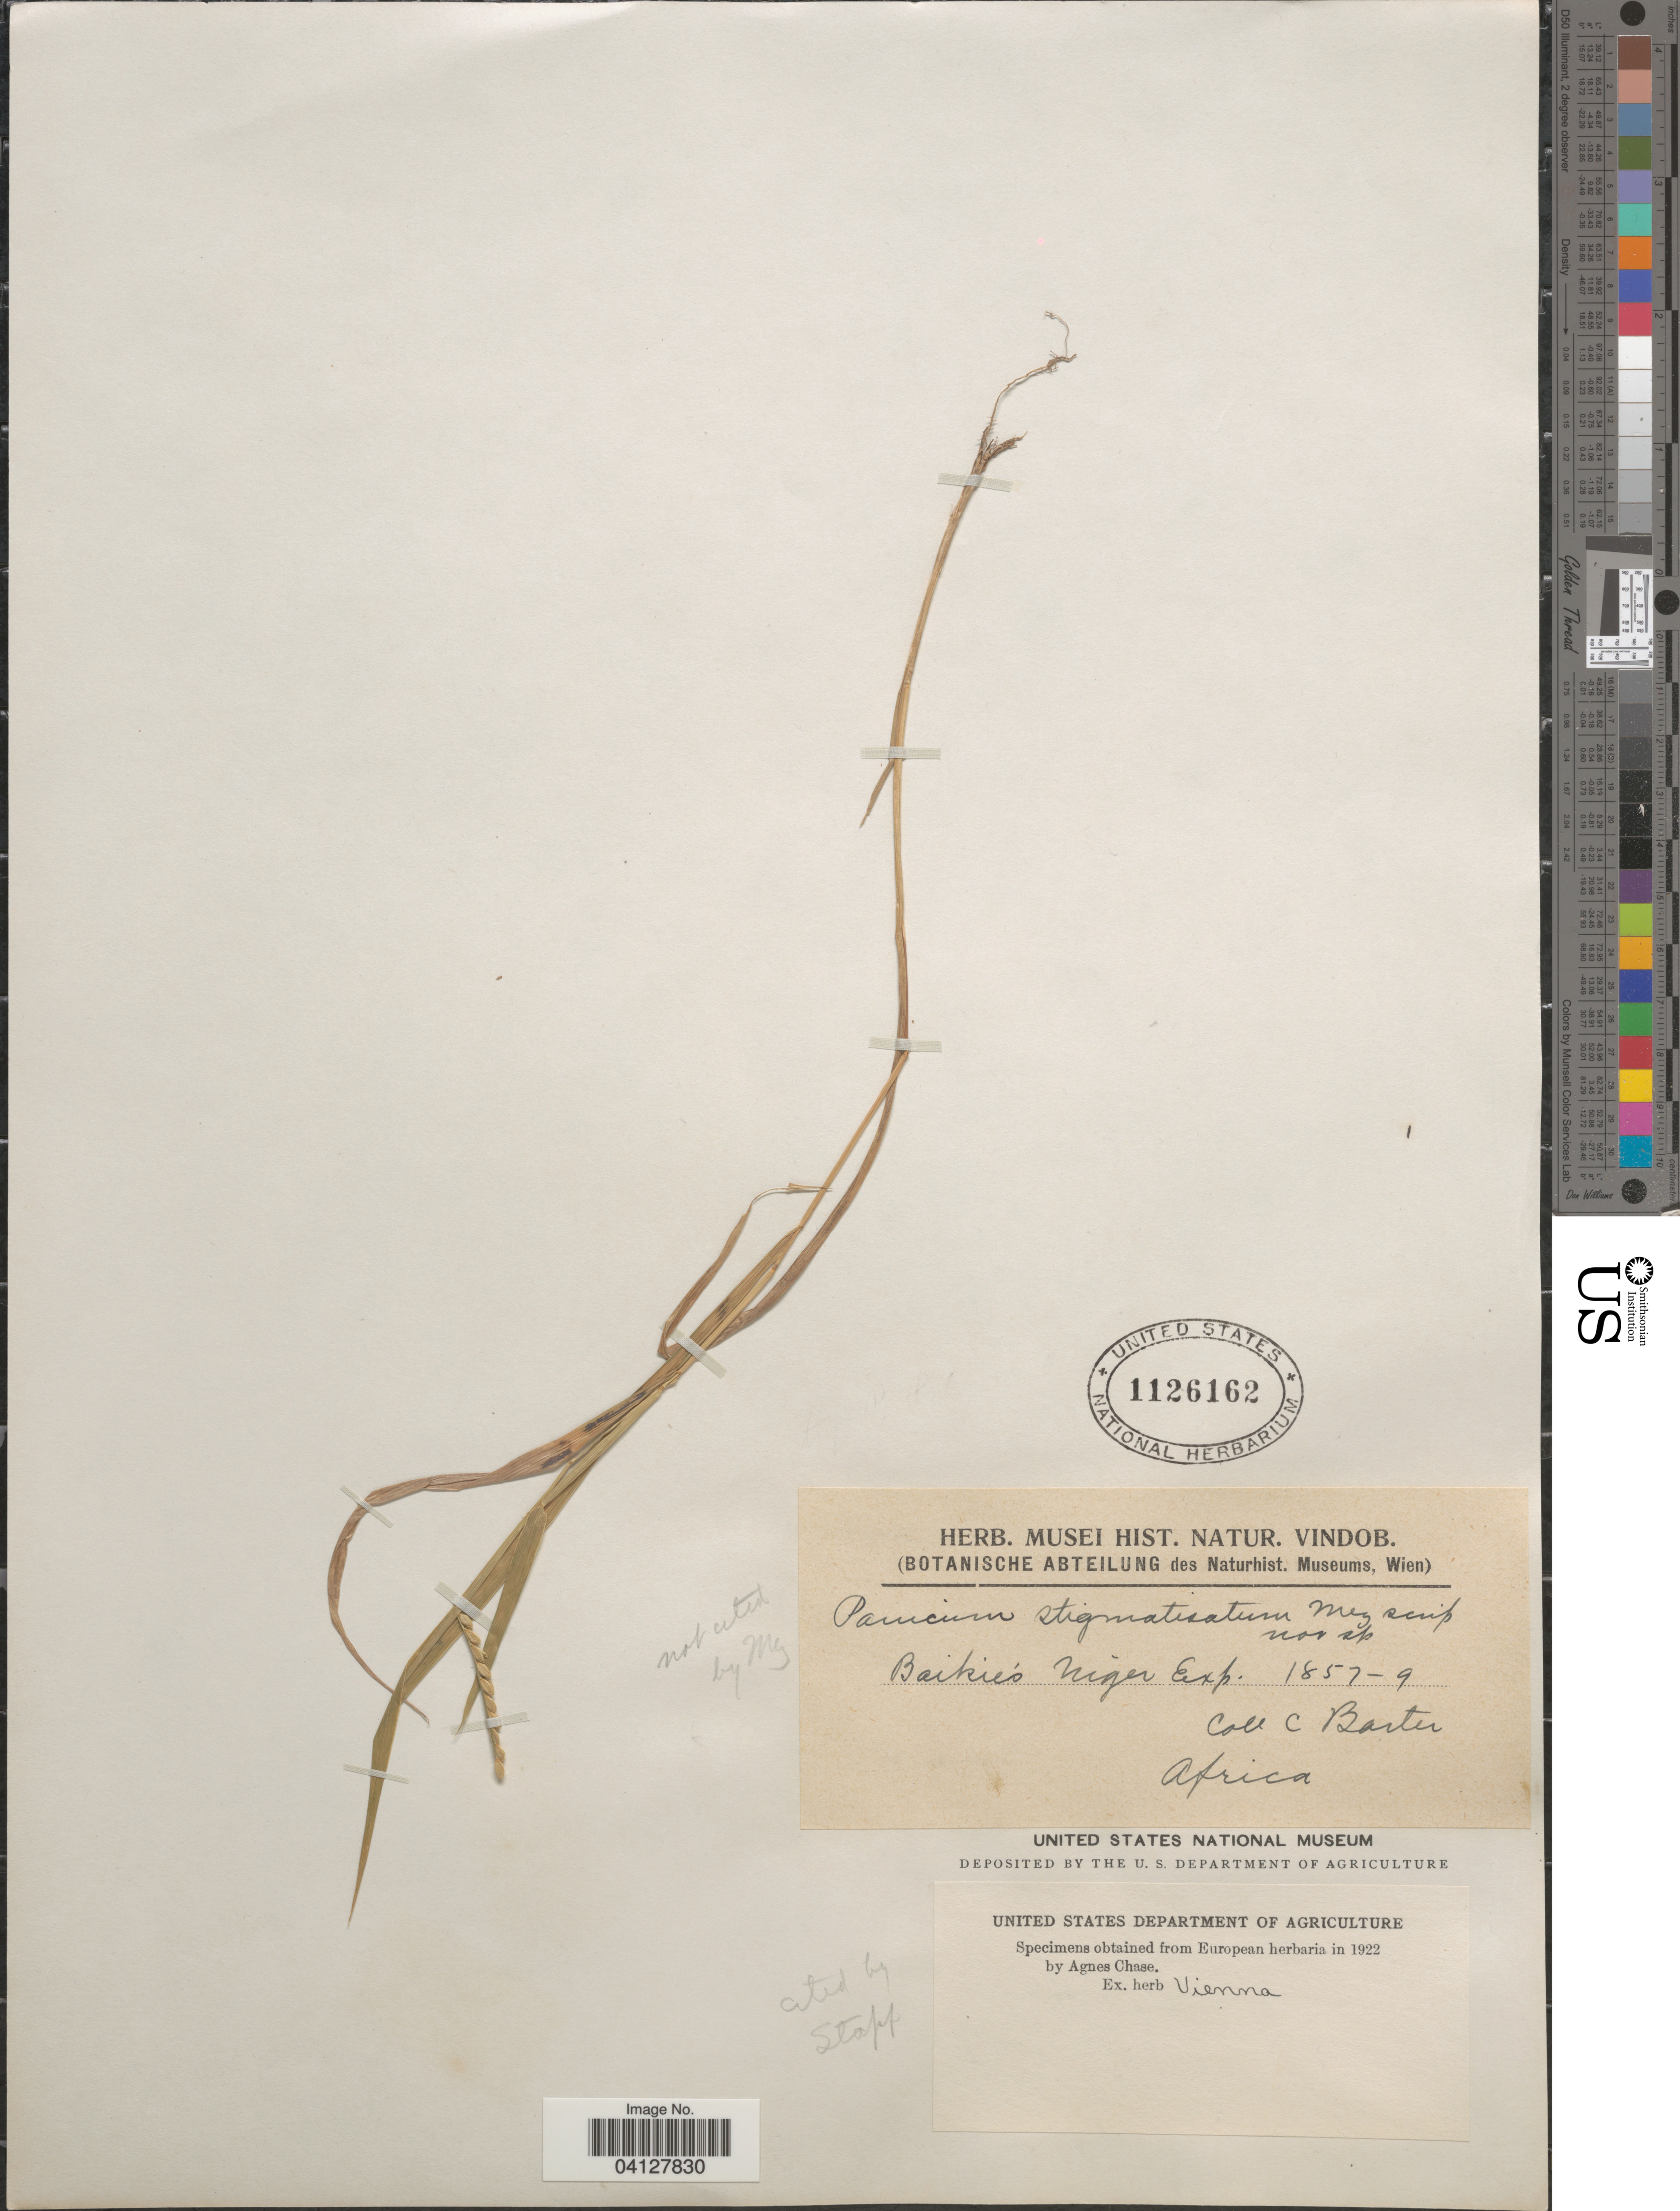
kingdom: Plantae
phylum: Tracheophyta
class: Liliopsida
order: Poales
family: Poaceae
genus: Panicum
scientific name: Panicum stigmatisatum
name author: Mez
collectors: C. Barter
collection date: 1857/1859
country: Niger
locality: Baikie's Niger Exp.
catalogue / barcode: US 1126162